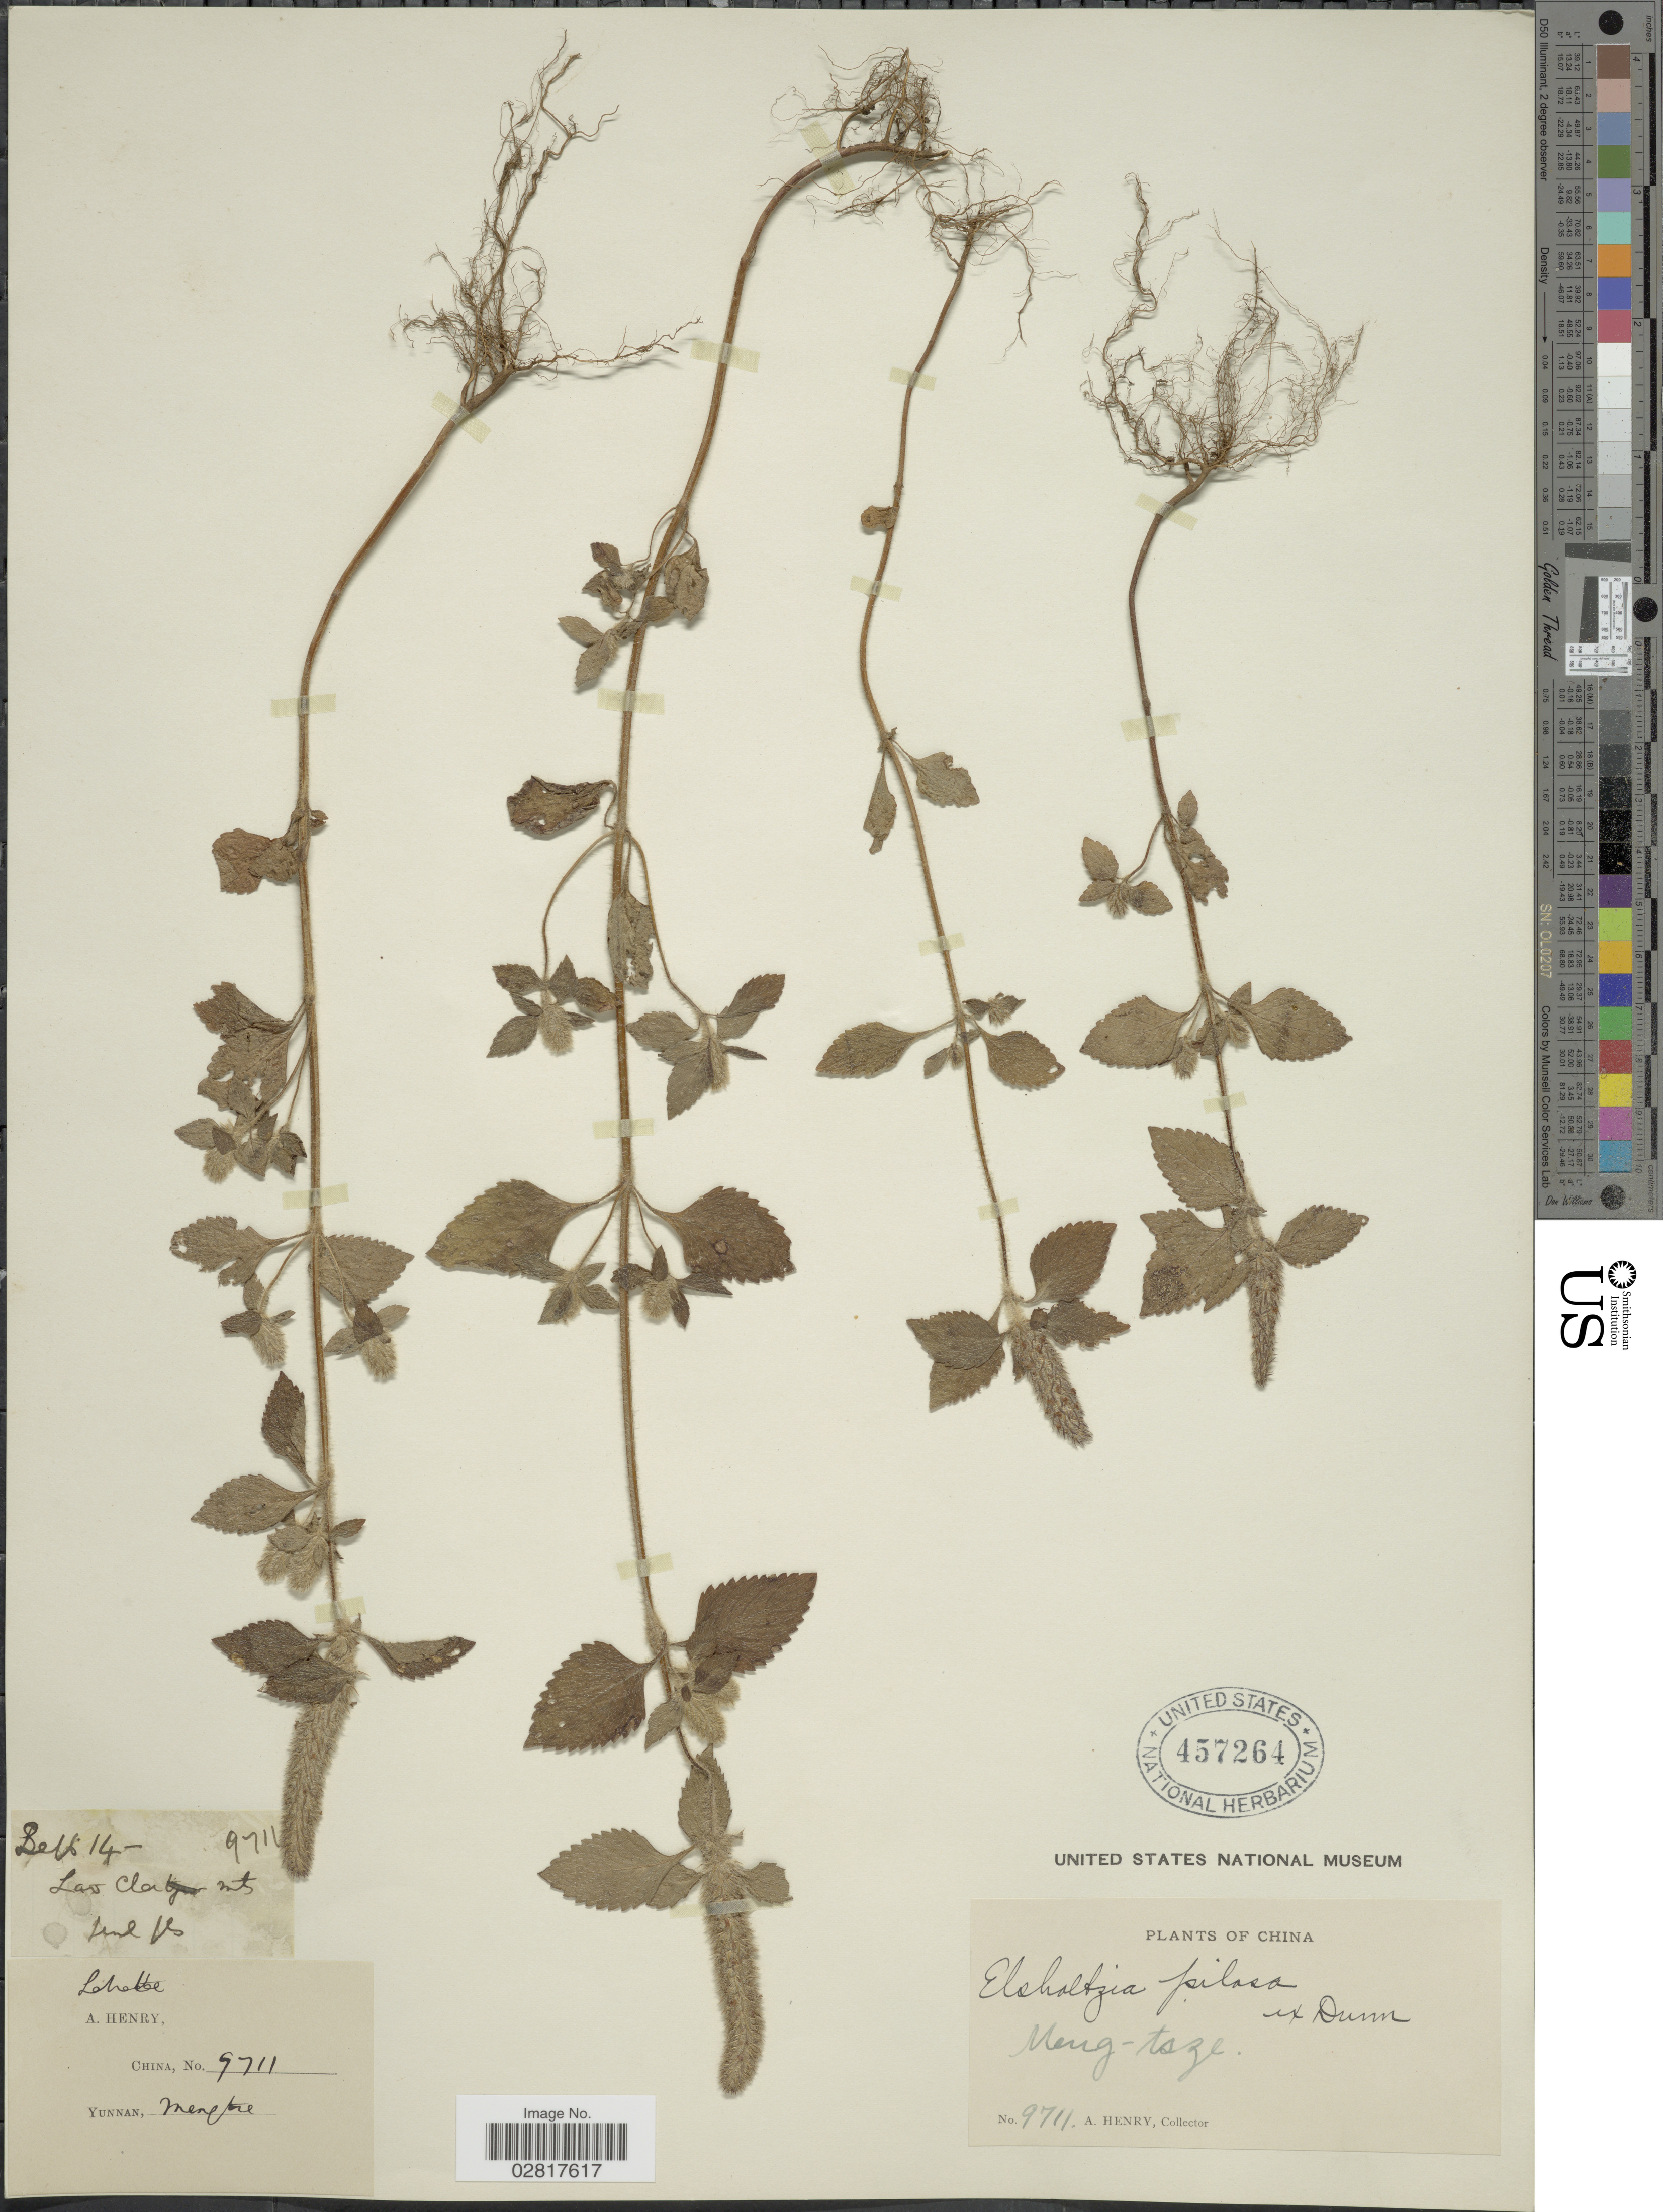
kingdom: Plantae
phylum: Tracheophyta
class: Magnoliopsida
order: Lamiales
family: Lamiaceae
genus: Elsholtzia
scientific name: Elsholtzia pilosa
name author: (Benth.) Benth.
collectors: A. Henry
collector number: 9711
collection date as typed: Transcribed d/m/y: /9/14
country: China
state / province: Yunnan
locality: Meng-tsze.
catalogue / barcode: US 457264